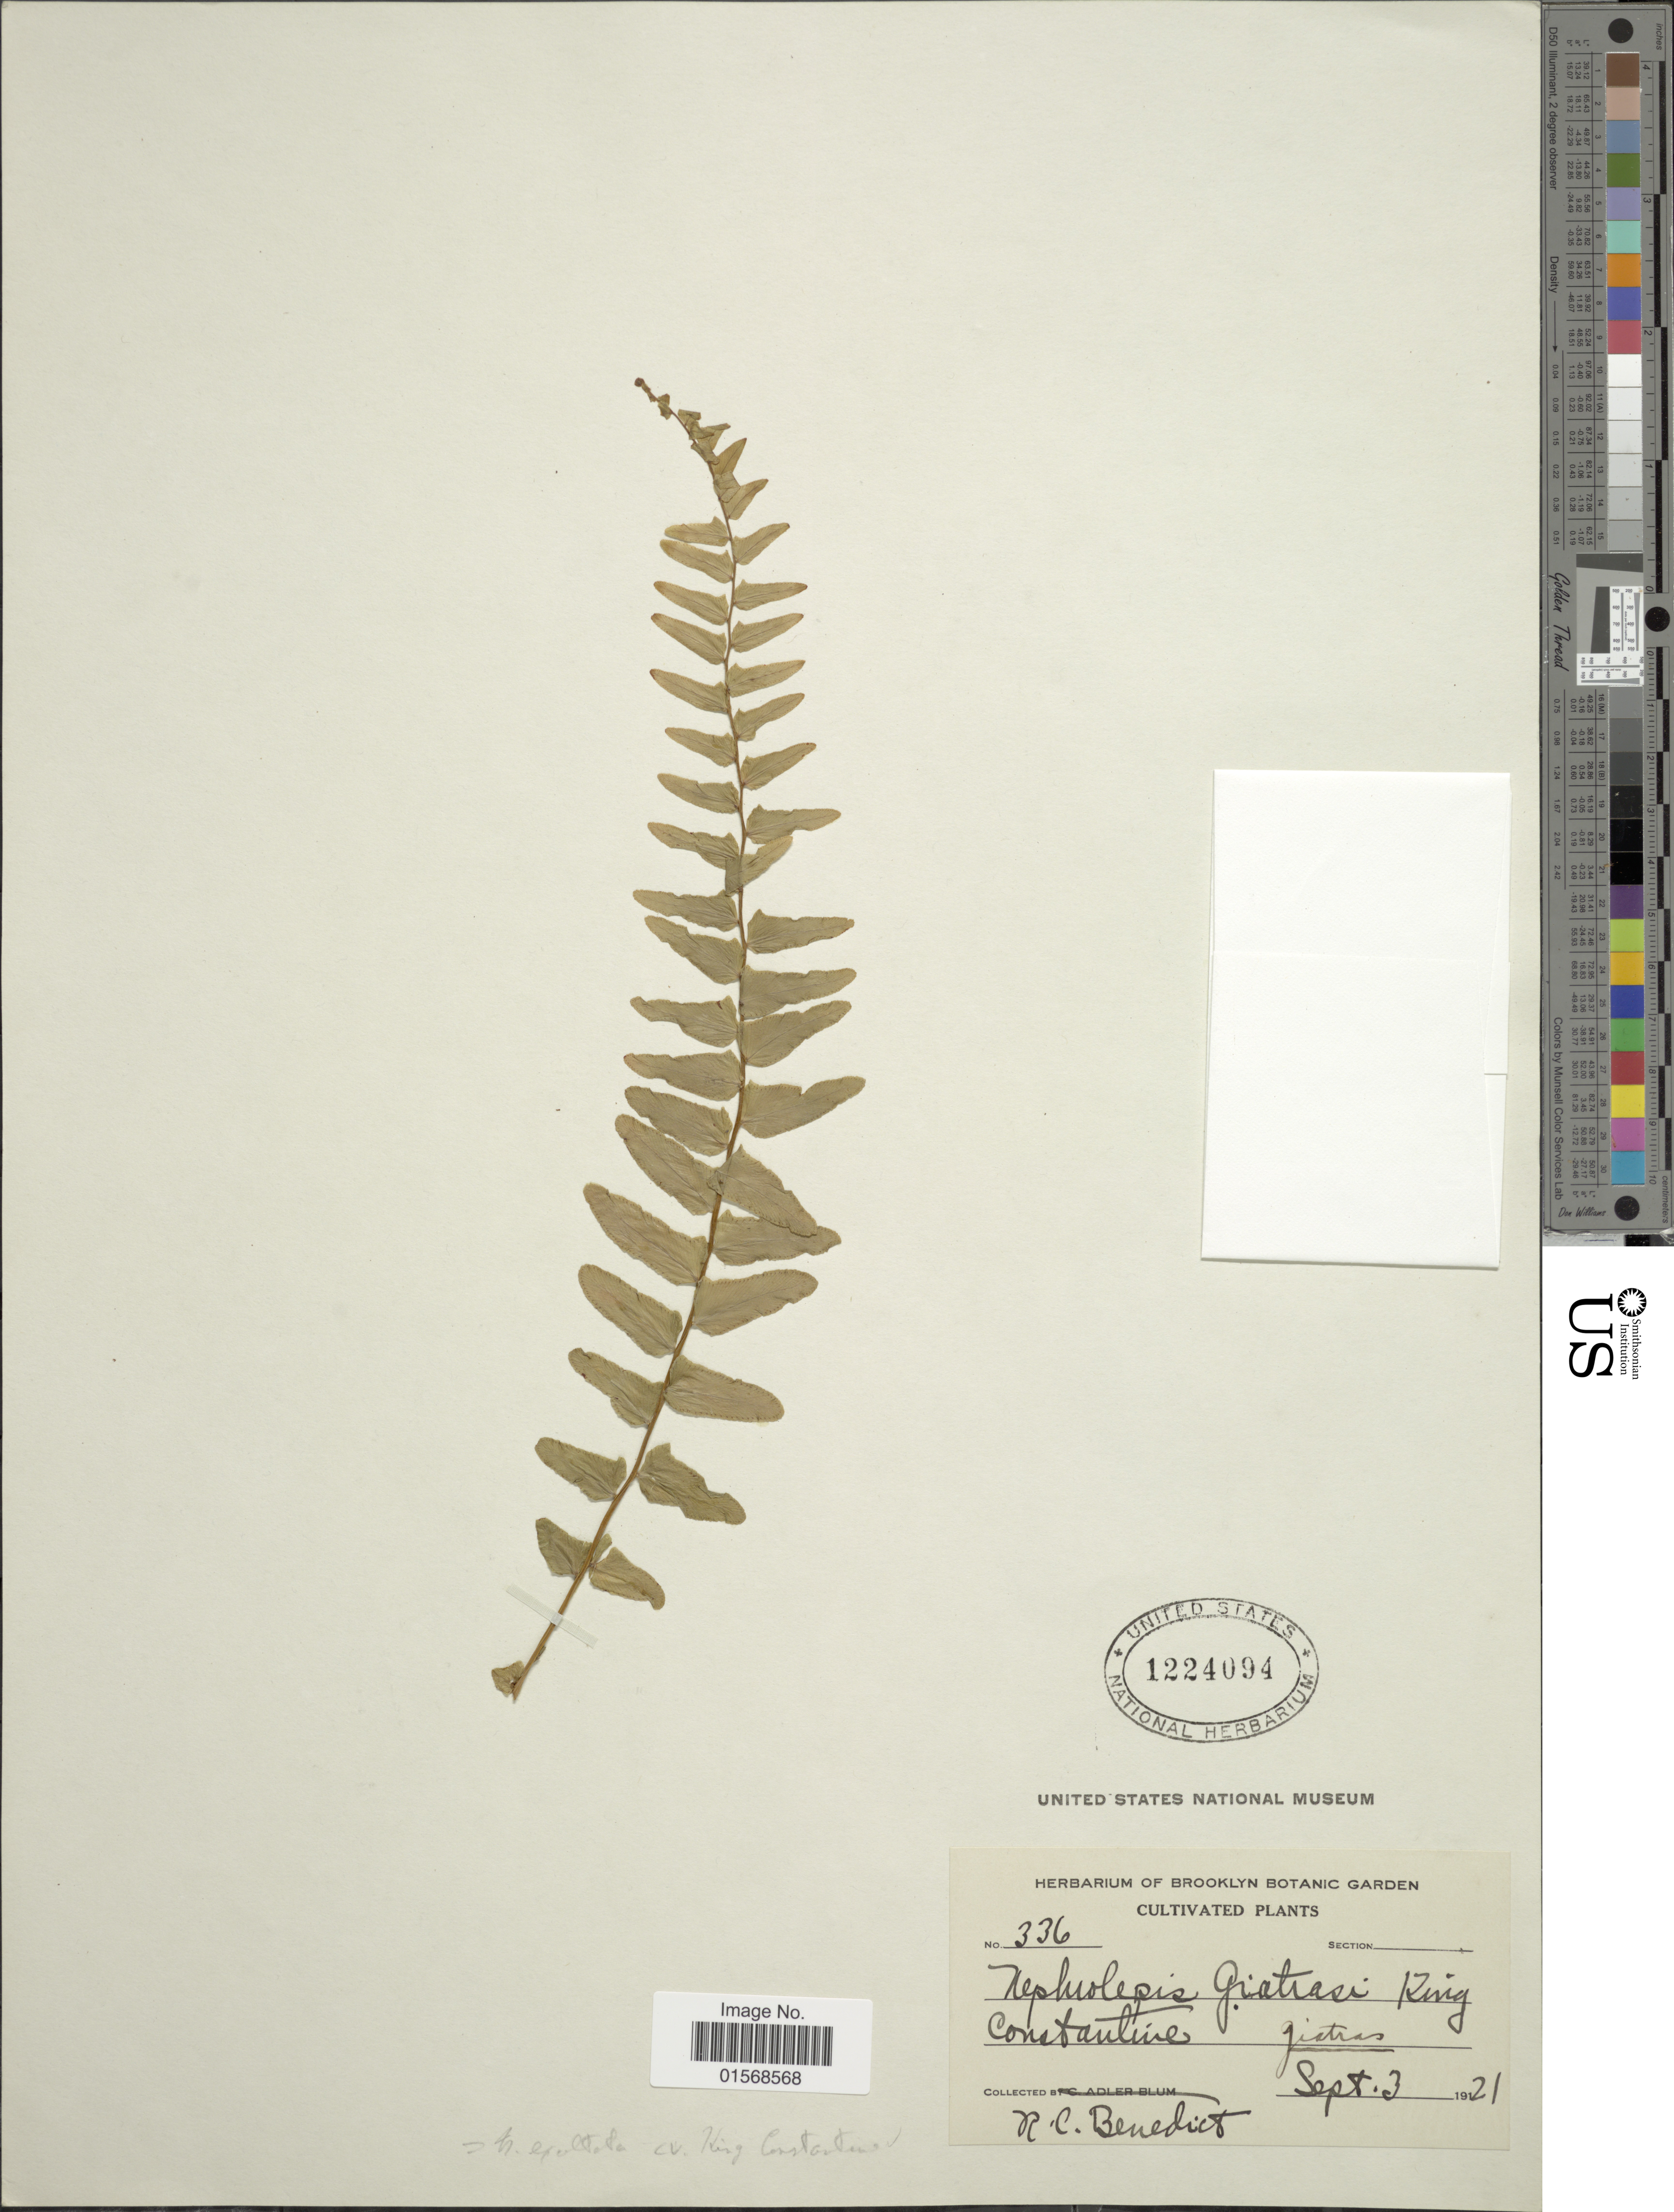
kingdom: Plantae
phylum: Tracheophyta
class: Polypodiopsida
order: Polypodiales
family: Nephrolepidaceae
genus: Nephrolepis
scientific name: Nephrolepis 'King Constantini'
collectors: R. C. Benedict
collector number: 336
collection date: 1921-09-03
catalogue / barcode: US 1224094